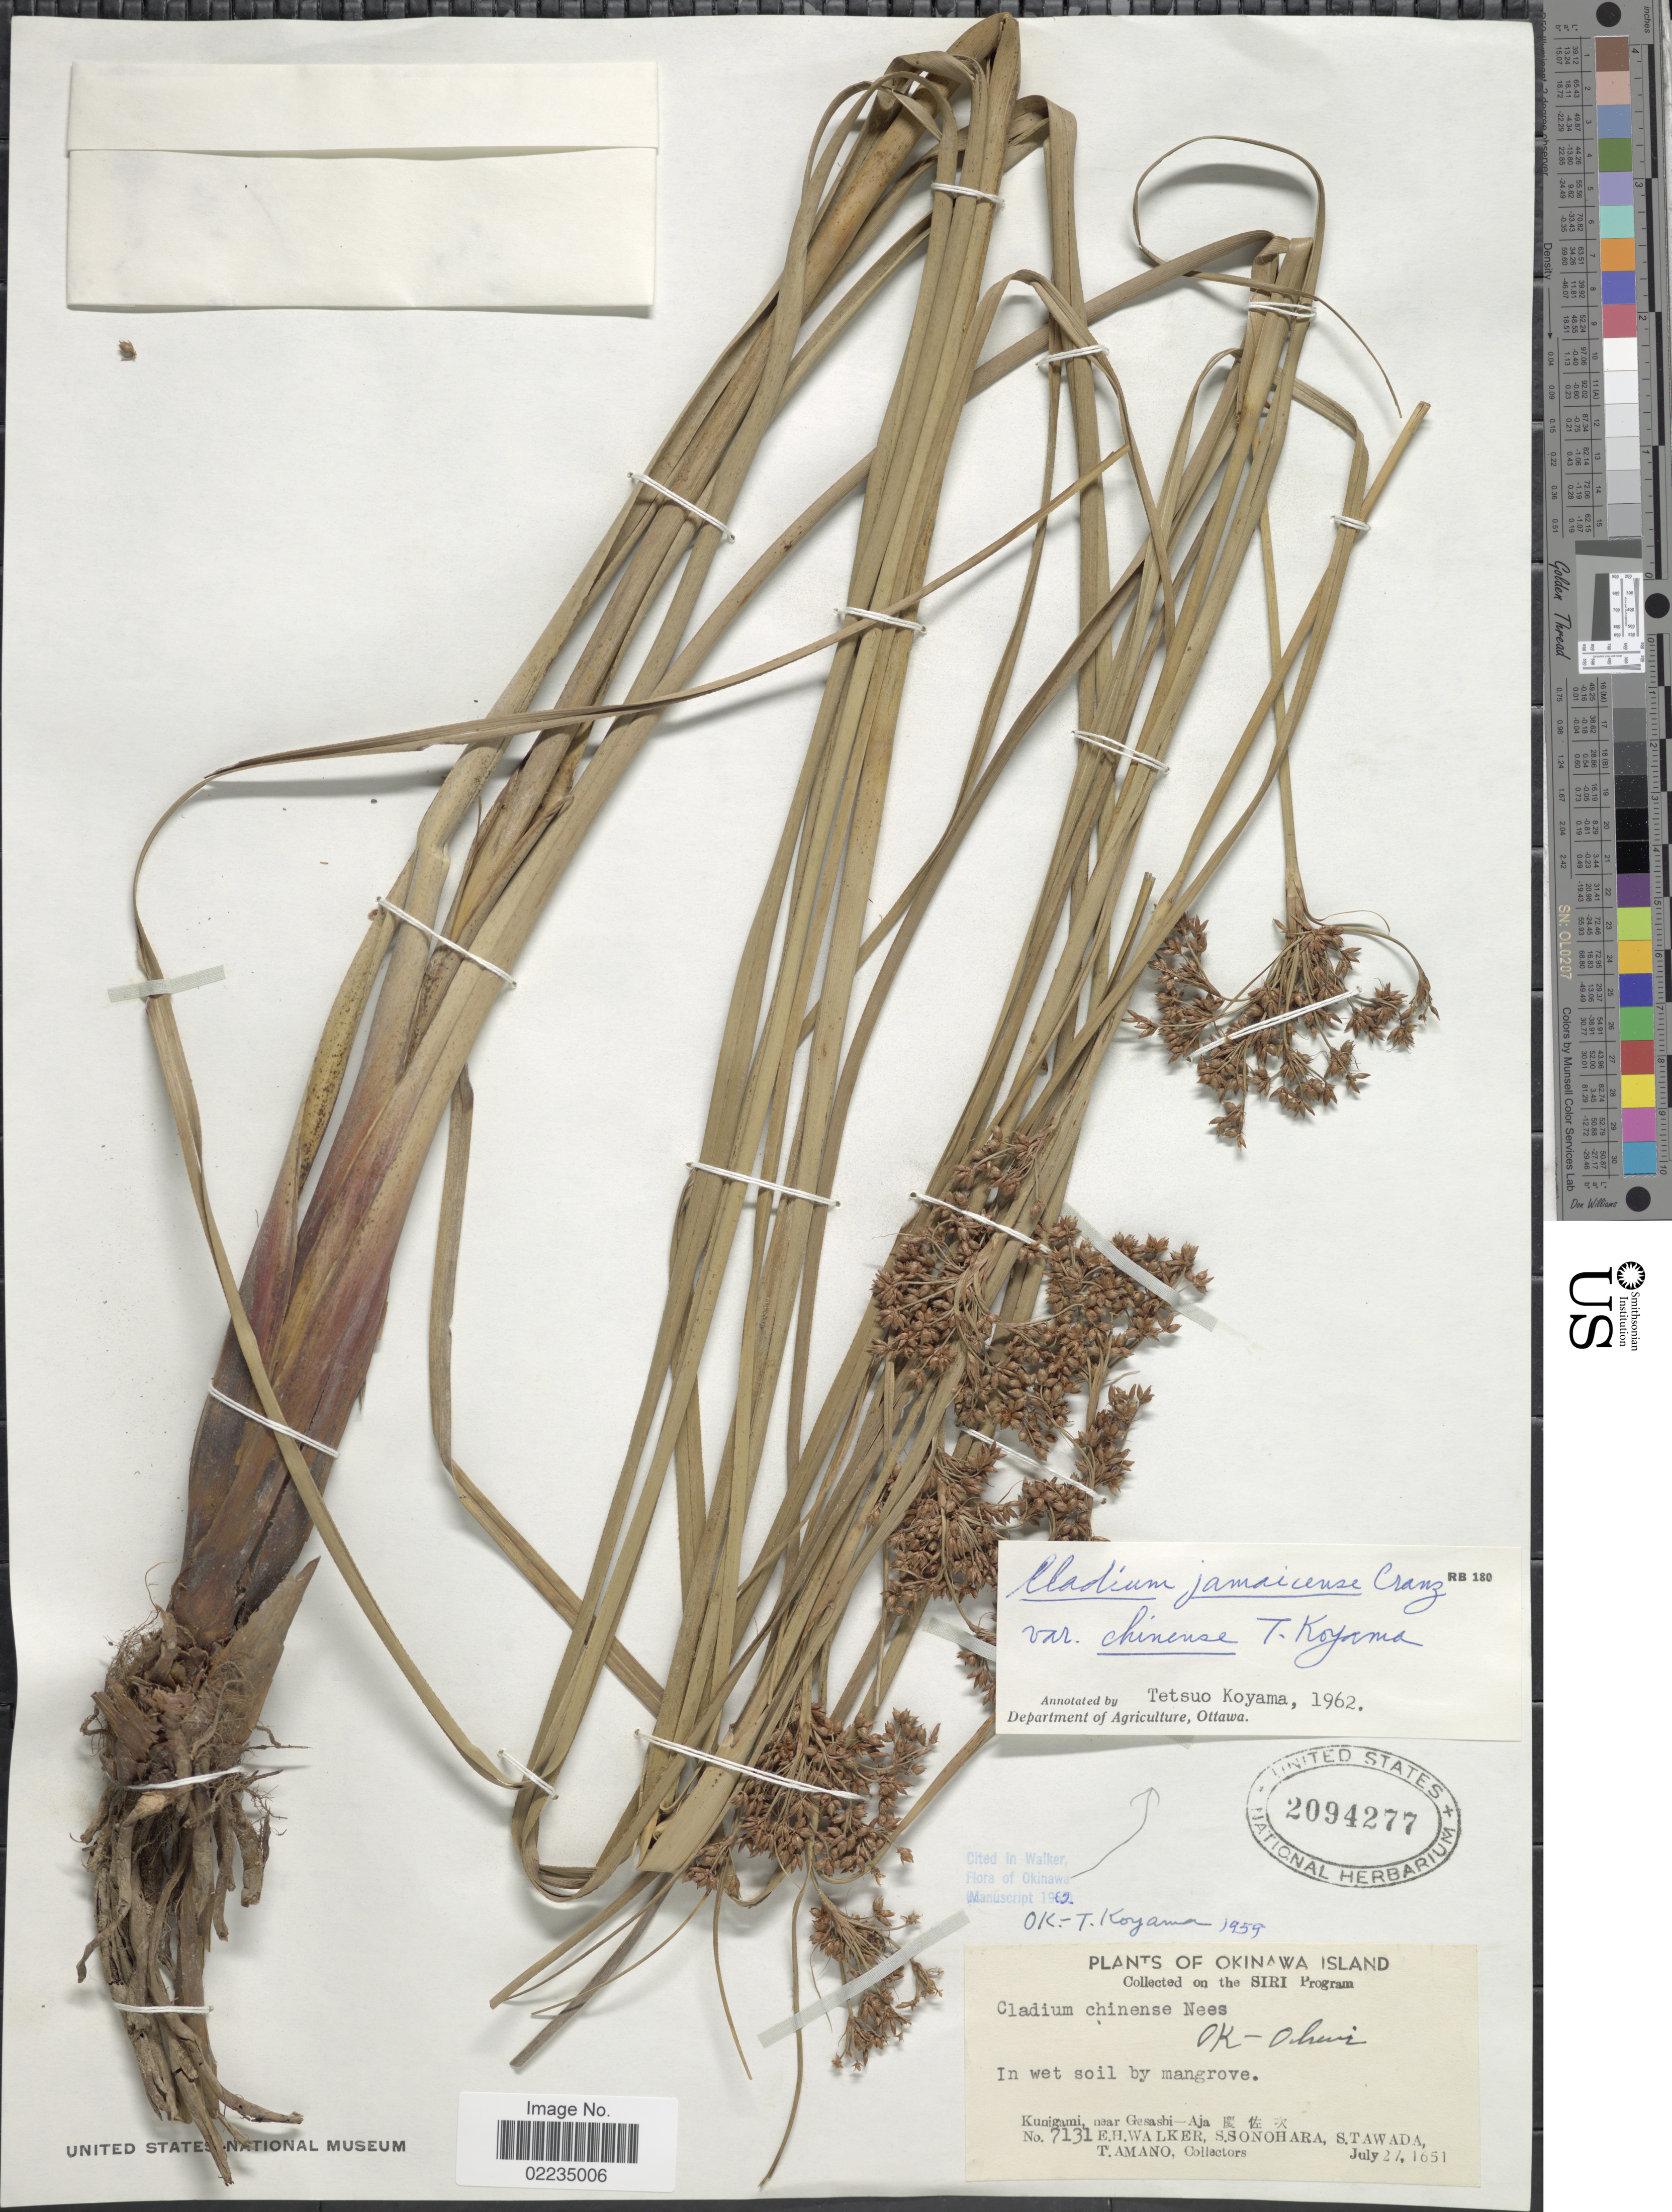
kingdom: Plantae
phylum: Tracheophyta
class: Liliopsida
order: Poales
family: Cyperaceae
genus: Cladium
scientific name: Cladium jamaicense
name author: Crantz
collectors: E. H. Walker, S. Sonohara, S. Tawada & T. Amano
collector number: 7131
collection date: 1951-07-27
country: Japan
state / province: Okinawa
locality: Okinawa Island, Kunigami, near Gesashi-Aja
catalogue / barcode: US 2094277